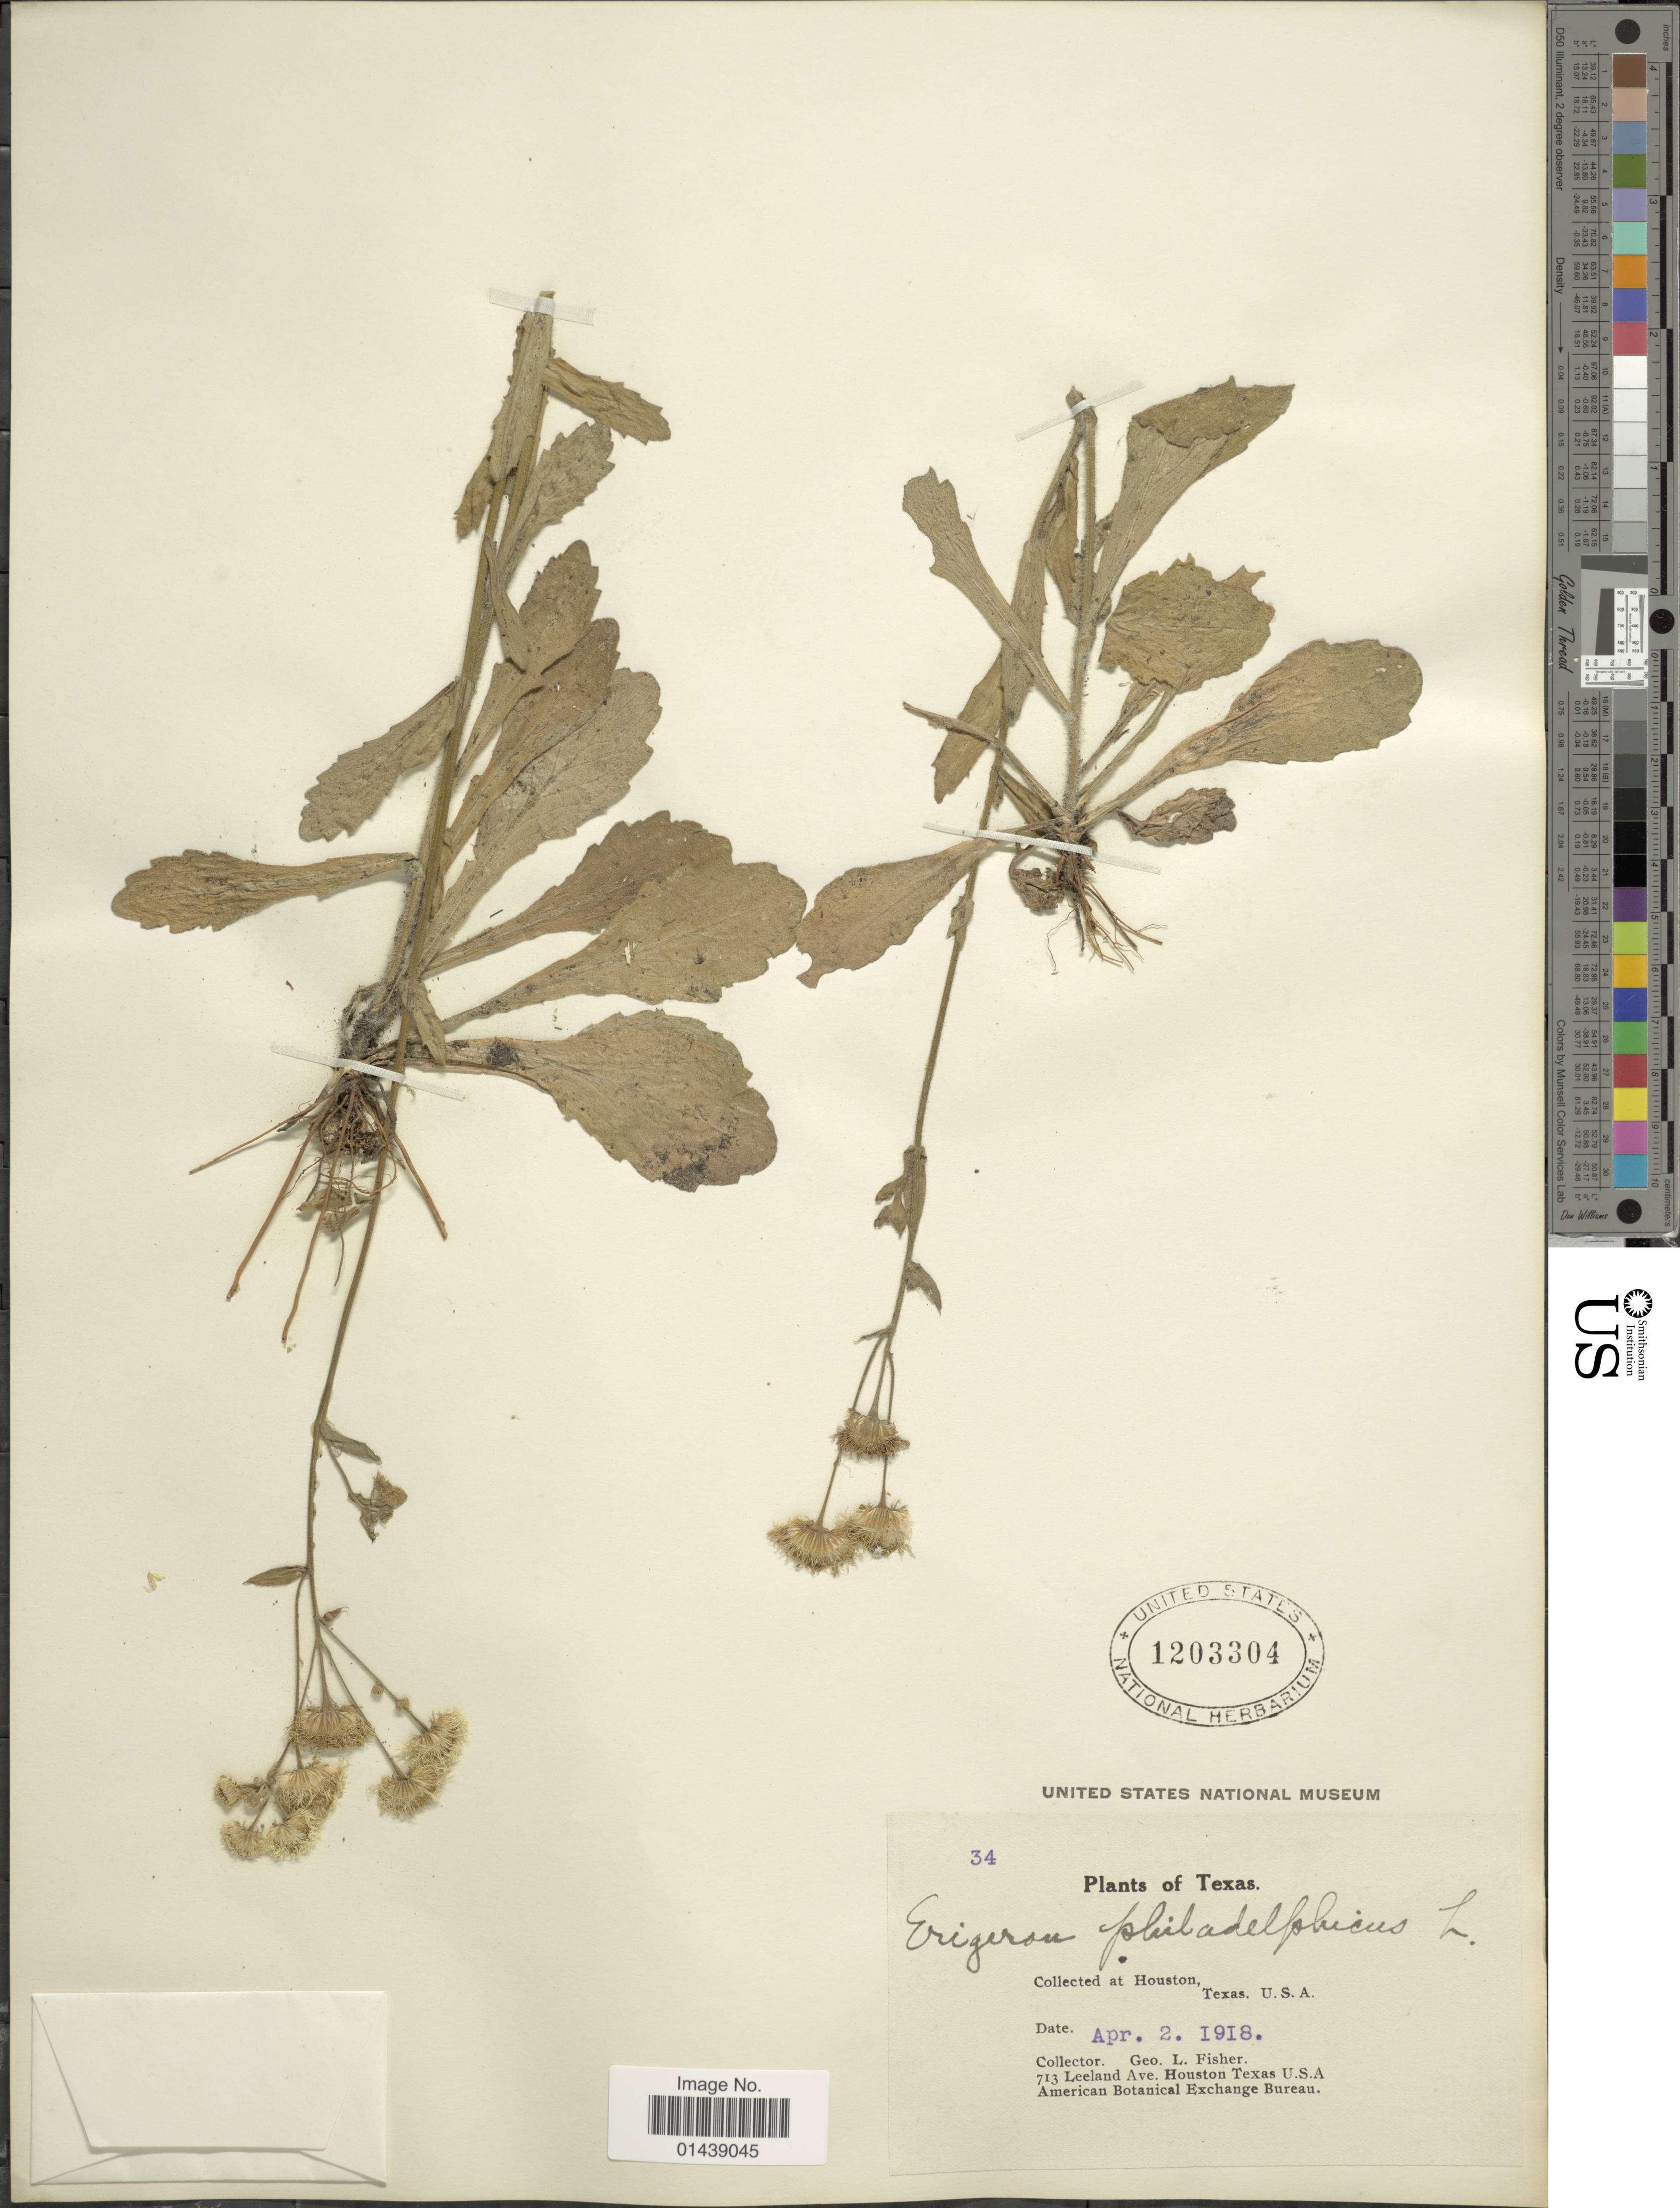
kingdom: Plantae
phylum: Tracheophyta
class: Magnoliopsida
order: Asterales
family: Asteraceae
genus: Erigeron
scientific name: Erigeron philadelphicus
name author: L.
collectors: G. L. Fisher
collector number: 34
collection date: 1918-04-02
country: United States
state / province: Texas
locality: Houston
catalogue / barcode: US 1203304